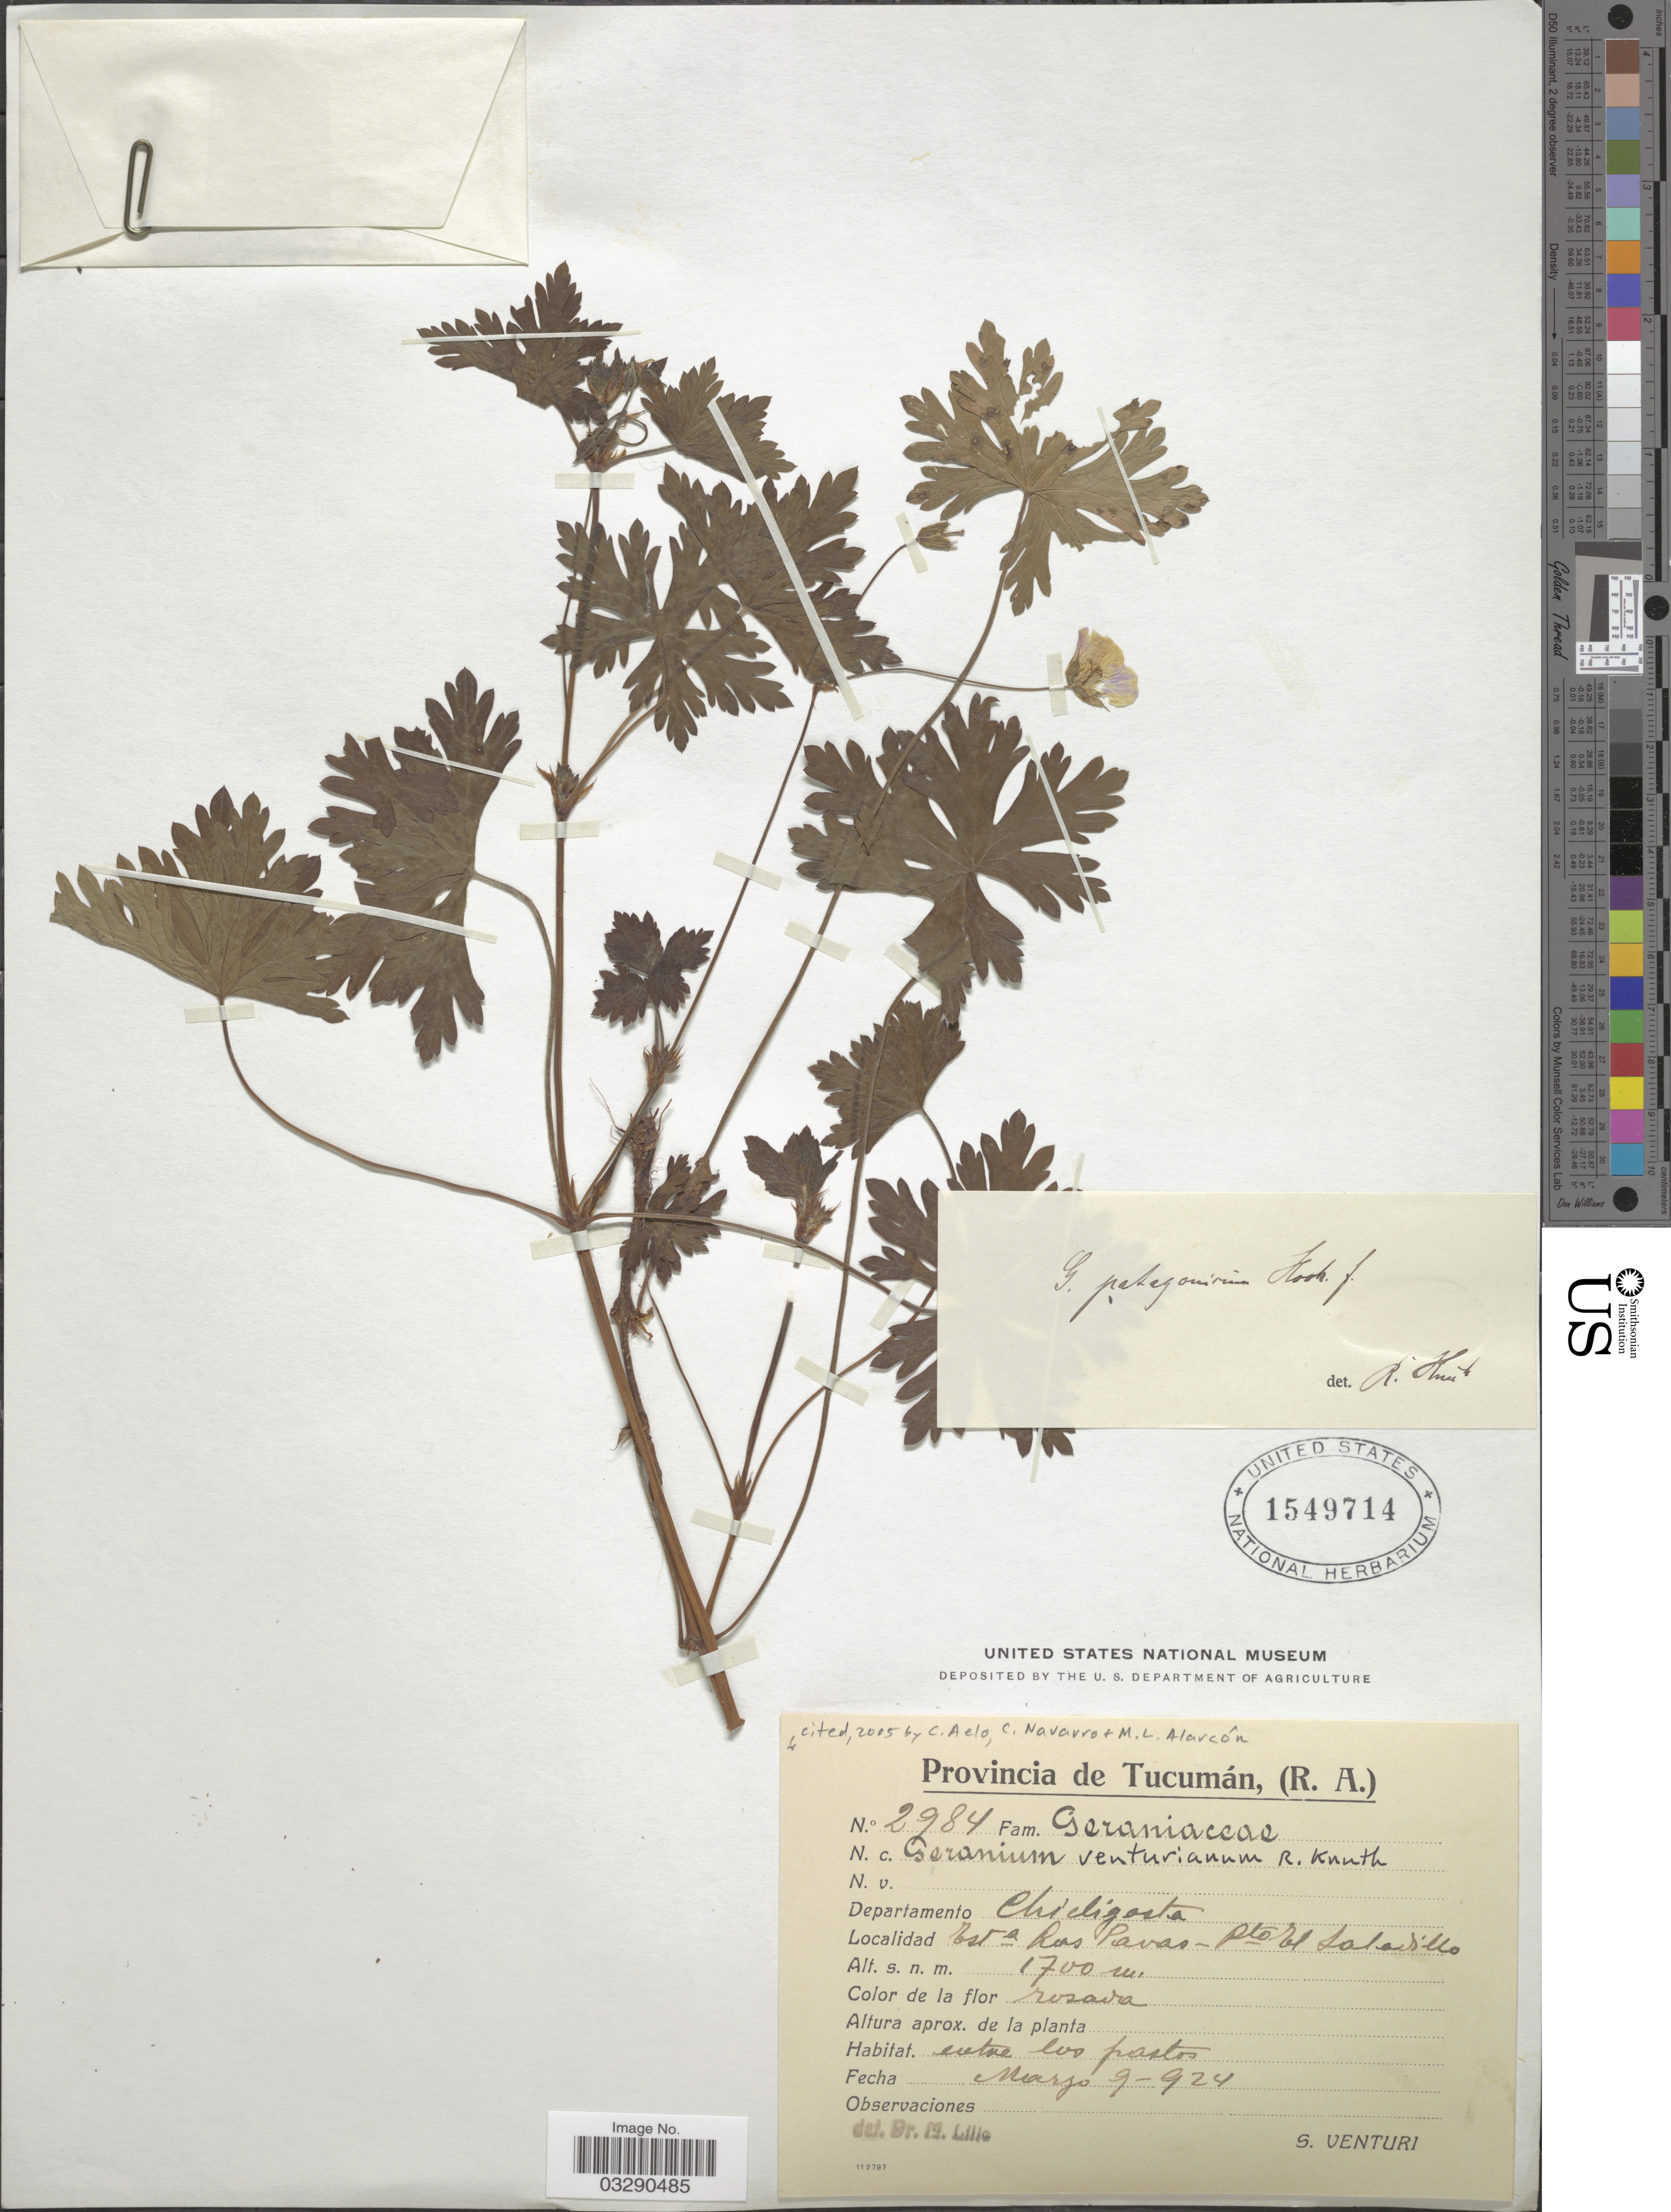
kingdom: Plantae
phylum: Tracheophyta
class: Magnoliopsida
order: Geraniales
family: Geraniaceae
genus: Geranium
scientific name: Geranium venturianum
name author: R. Knuth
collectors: S. Venturi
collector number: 2984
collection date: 1924-03-09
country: Argentina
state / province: Tucuman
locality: Departamento Chicligasta. Esta Las Pavas-Pto El Saladillo.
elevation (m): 1700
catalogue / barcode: US 1549714